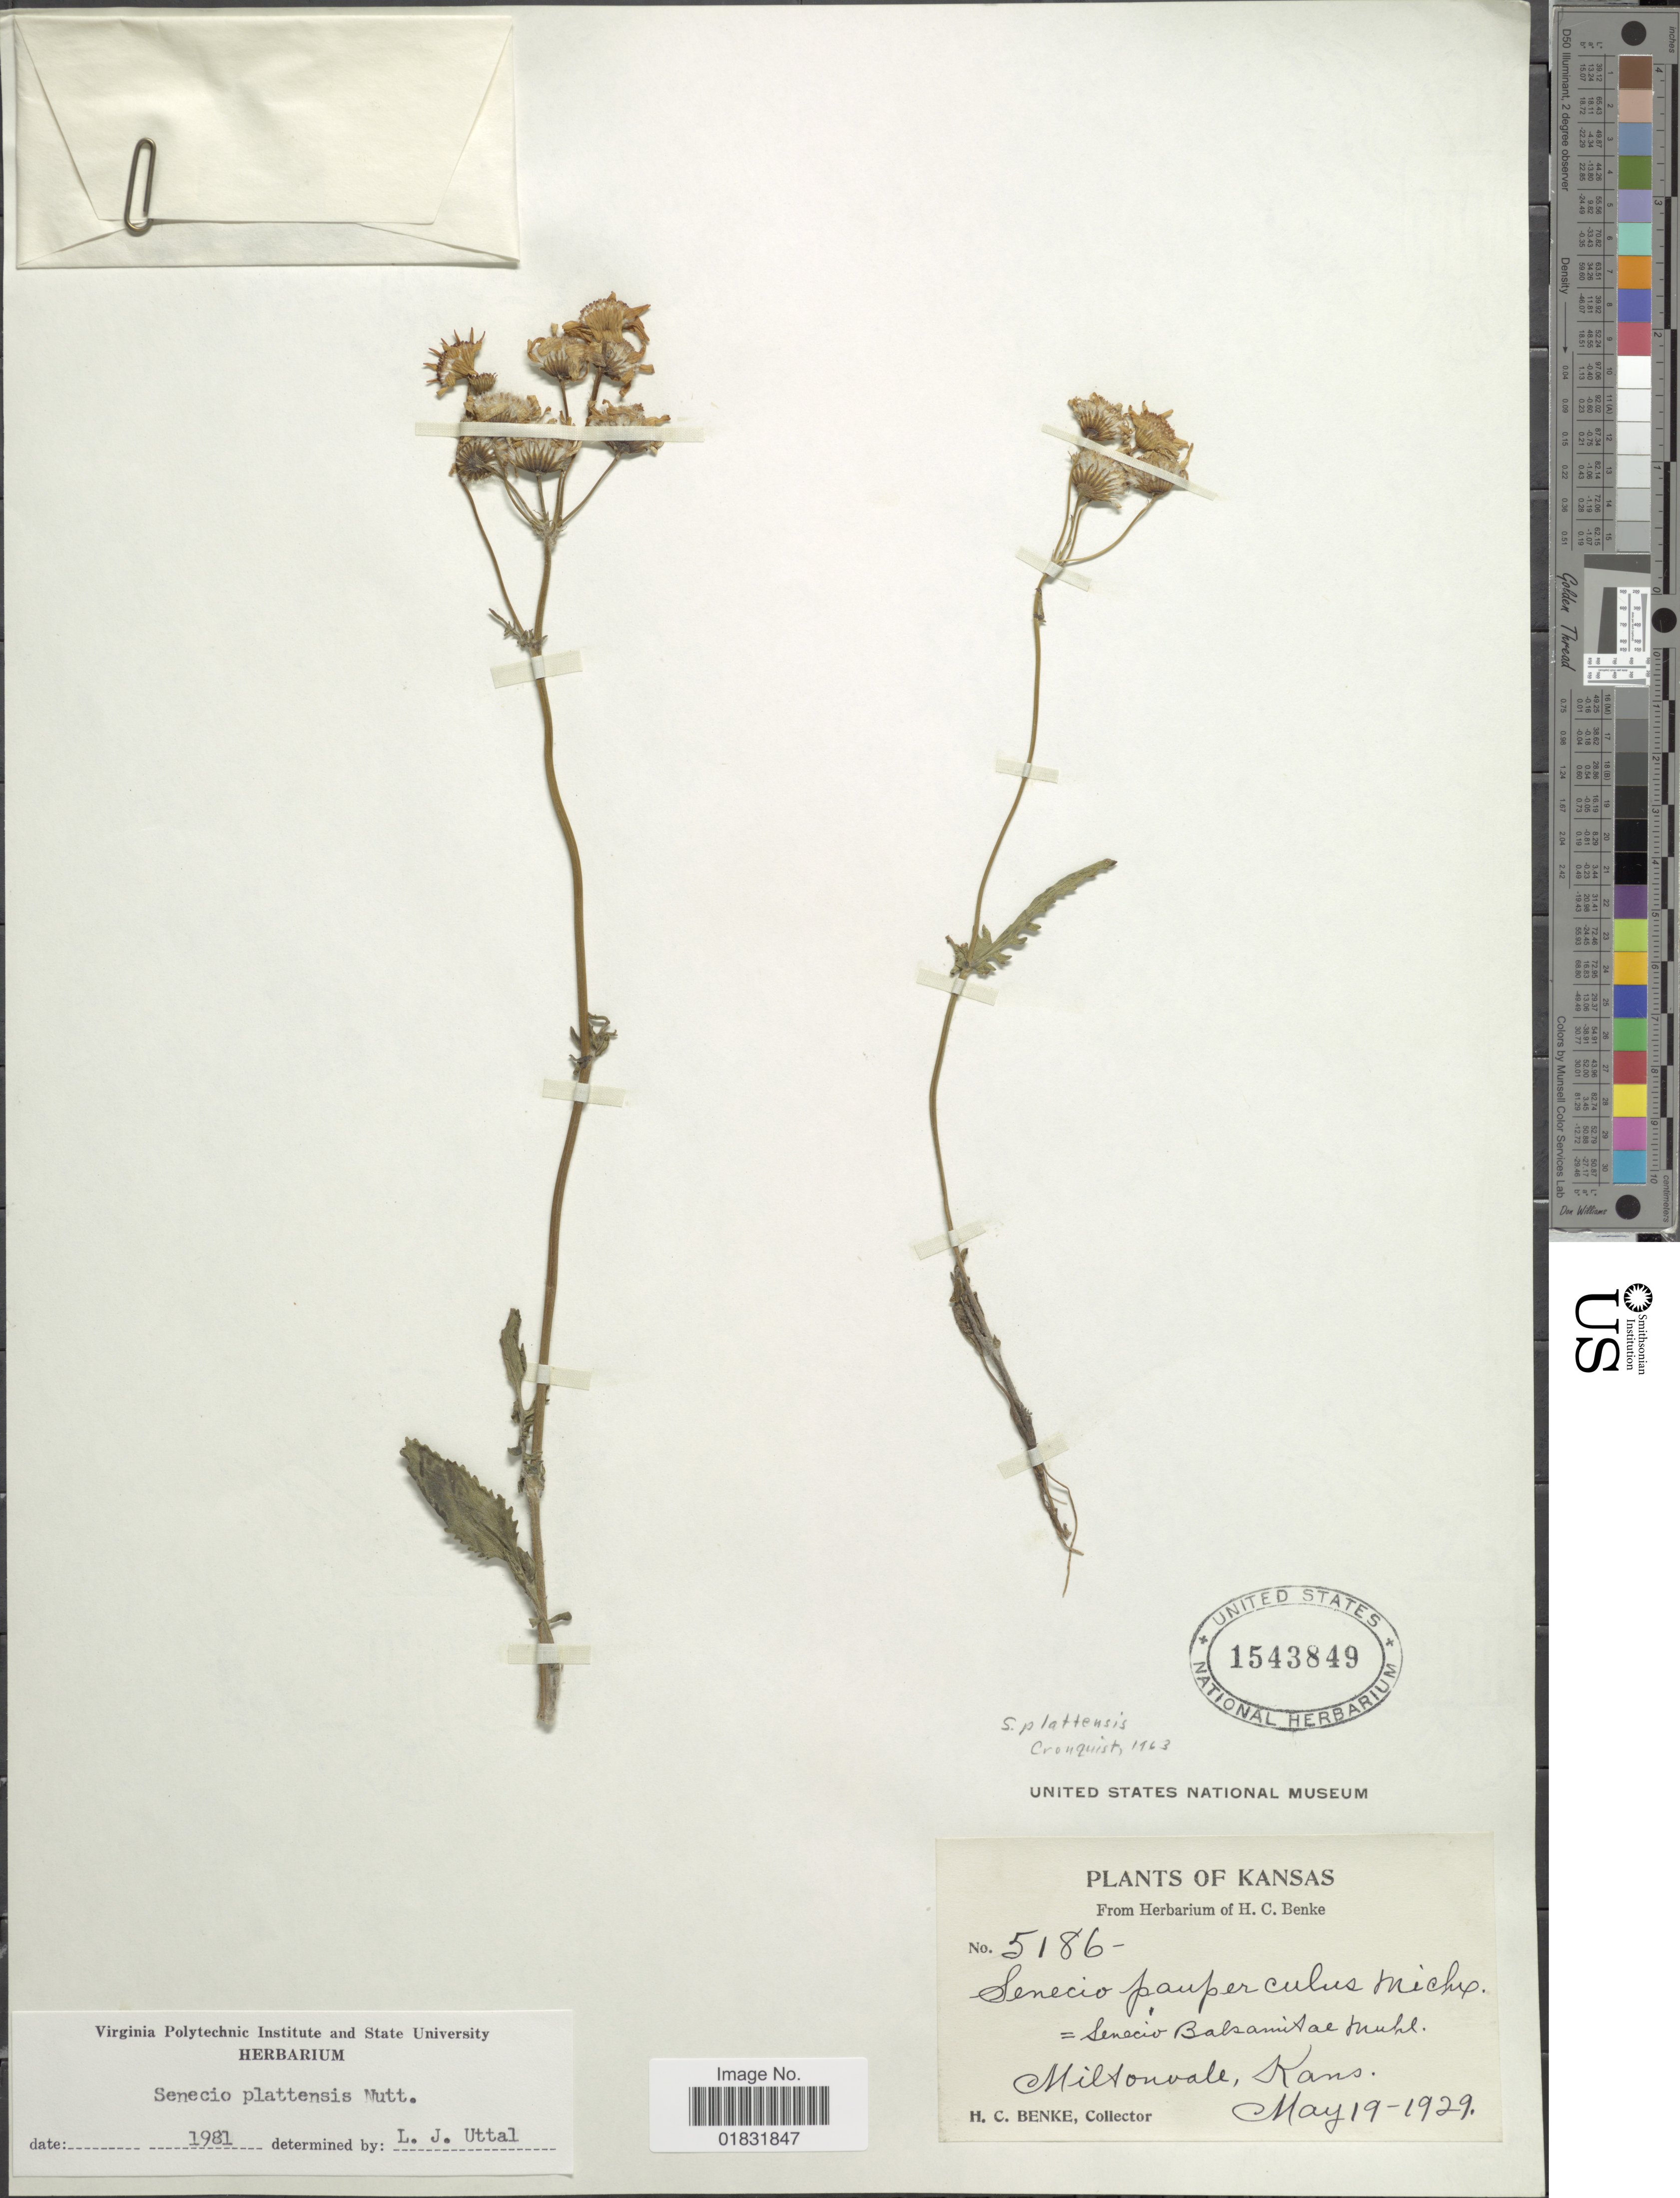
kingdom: Plantae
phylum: Tracheophyta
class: Magnoliopsida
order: Asterales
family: Asteraceae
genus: Packera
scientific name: Packera plattensis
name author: W.A. Weber & Á. Löve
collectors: H. Benke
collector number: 5186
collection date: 1929-05-19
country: United States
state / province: Kansas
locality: Miltonvale, Kans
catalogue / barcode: US 1543849